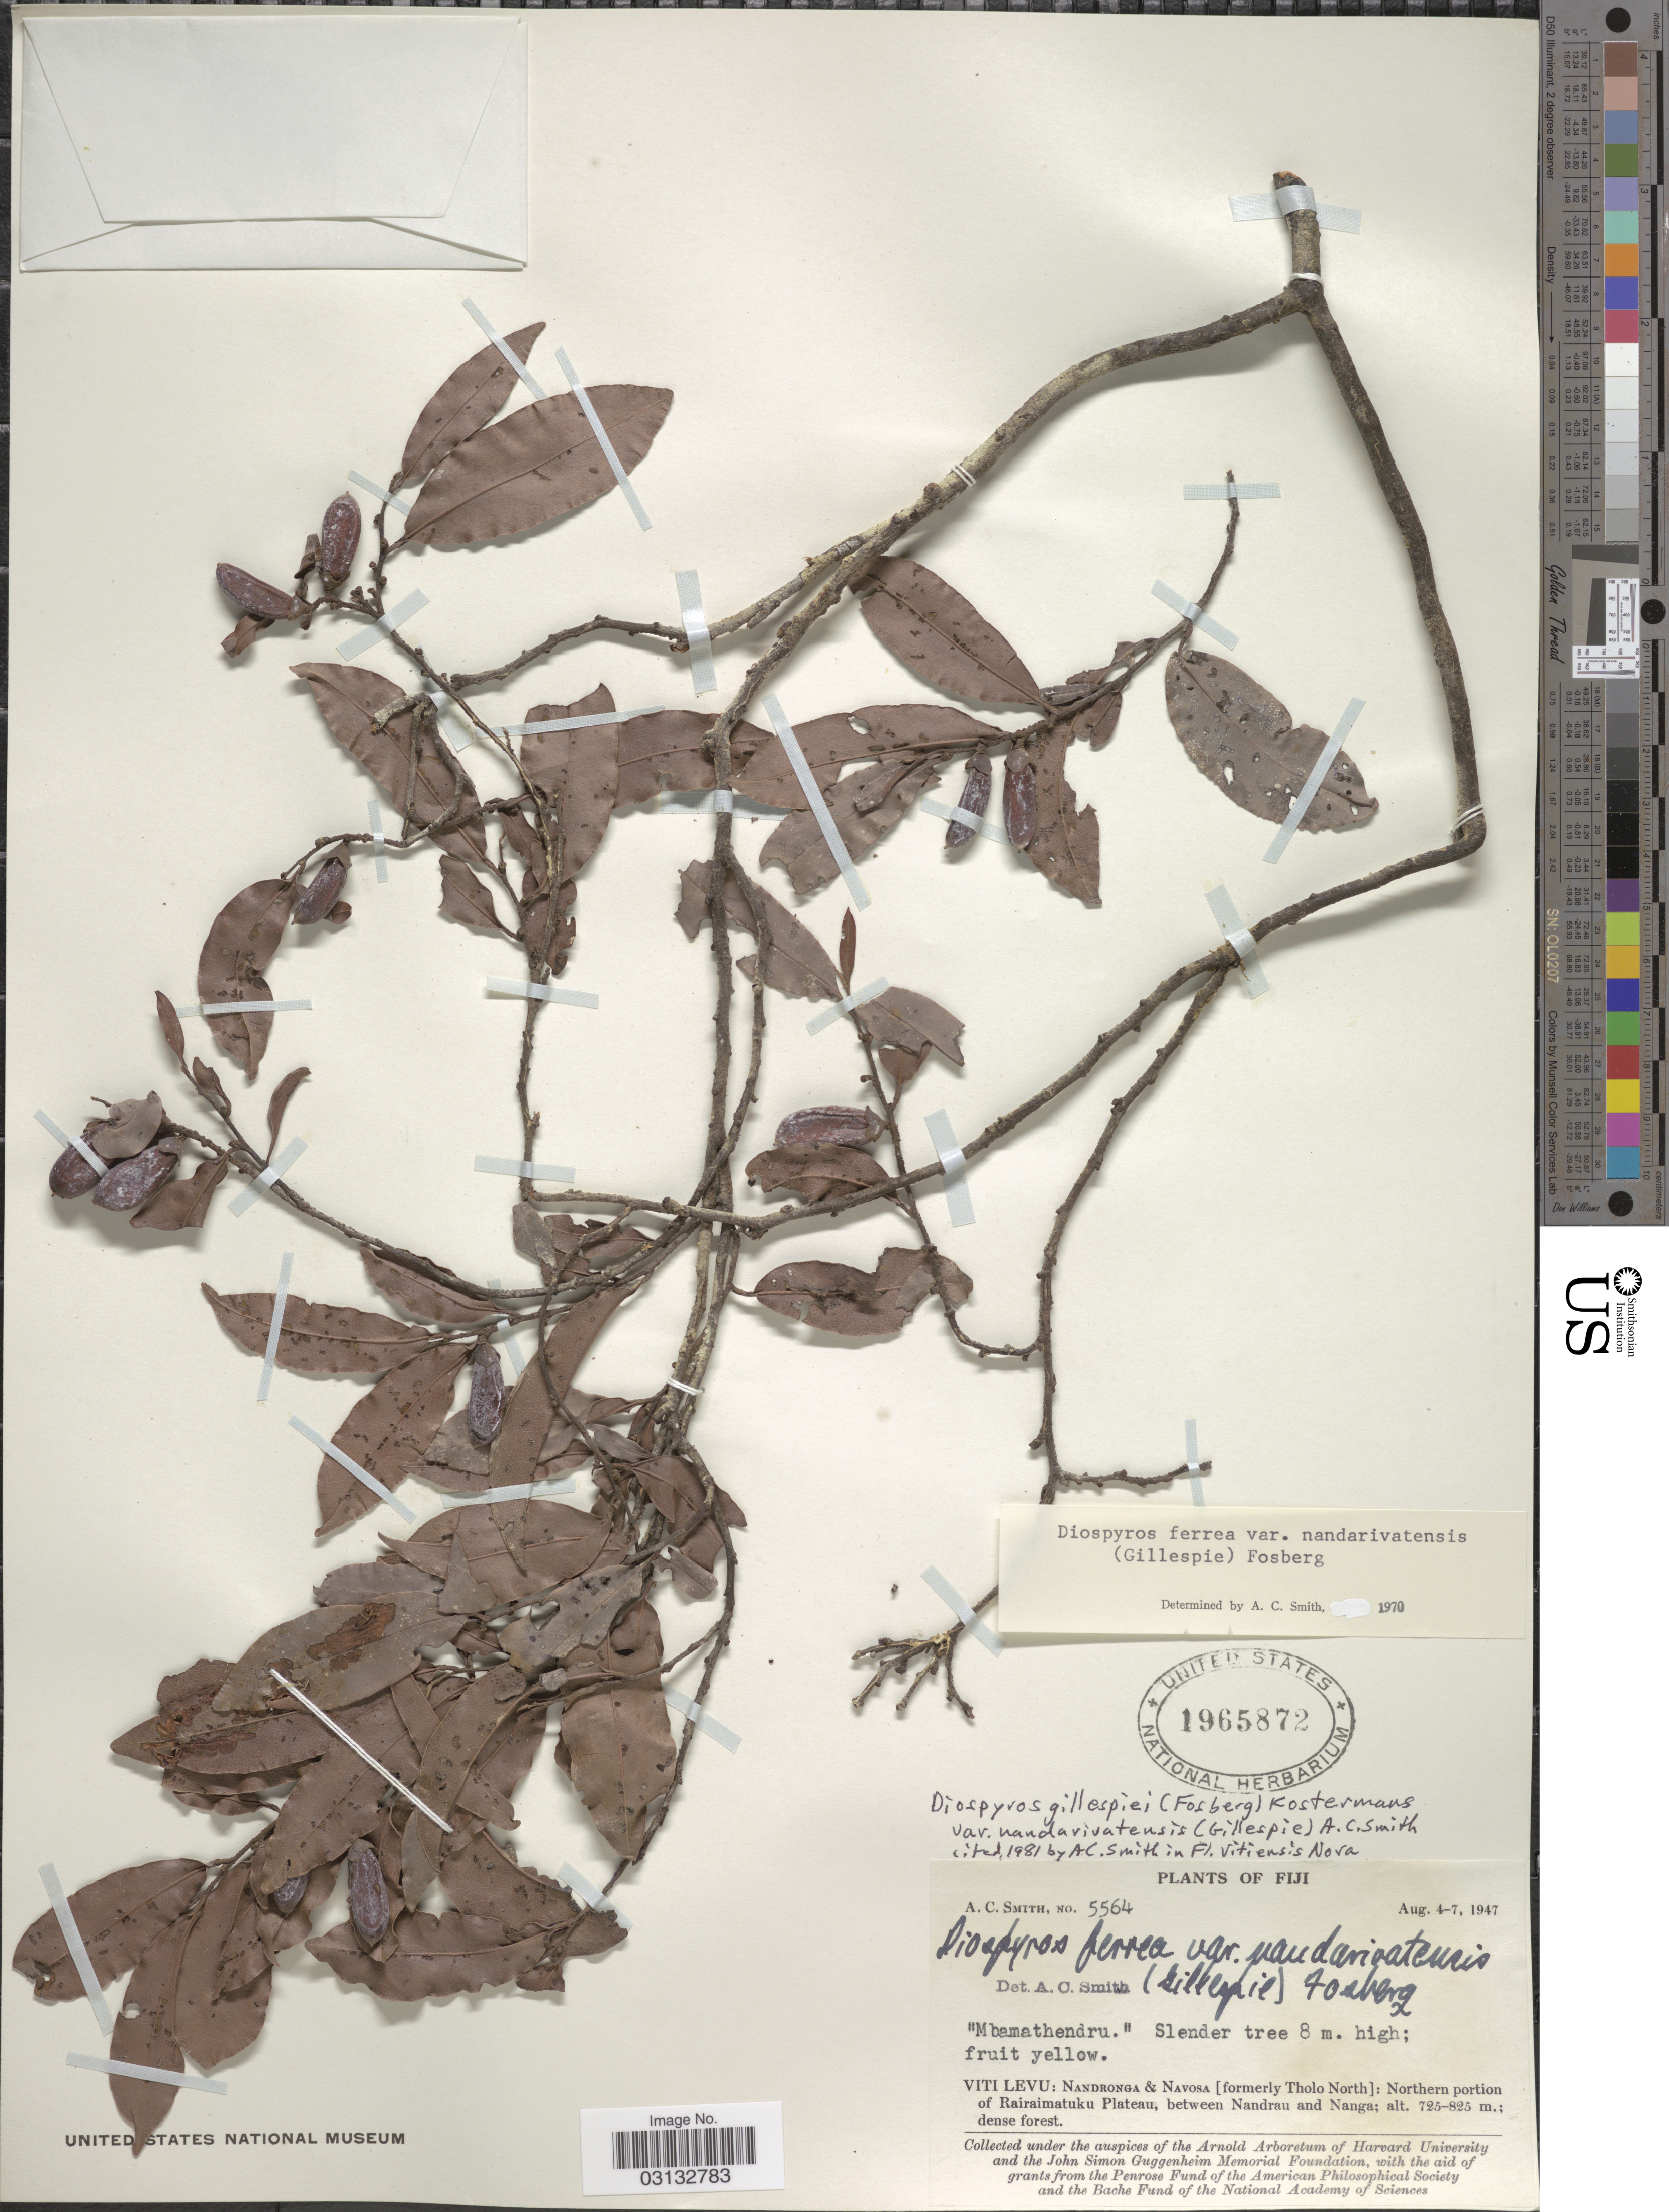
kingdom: Plantae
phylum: Tracheophyta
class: Magnoliopsida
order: Ericales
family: Ebenaceae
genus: Diospyros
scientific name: Diospyros gillespiei var. nandarivatensis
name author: (A.C. Sm.) Gillespie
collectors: A. C. Smith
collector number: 5564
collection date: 1947-08-04/1947-08-07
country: Fiji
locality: Viti Levu: Nandronga & Navosa [formerly Tholo North]: Northern portion of Rairaimatuku Plateau, between Nandrau and Nanga.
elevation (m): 725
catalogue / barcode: US 1965872